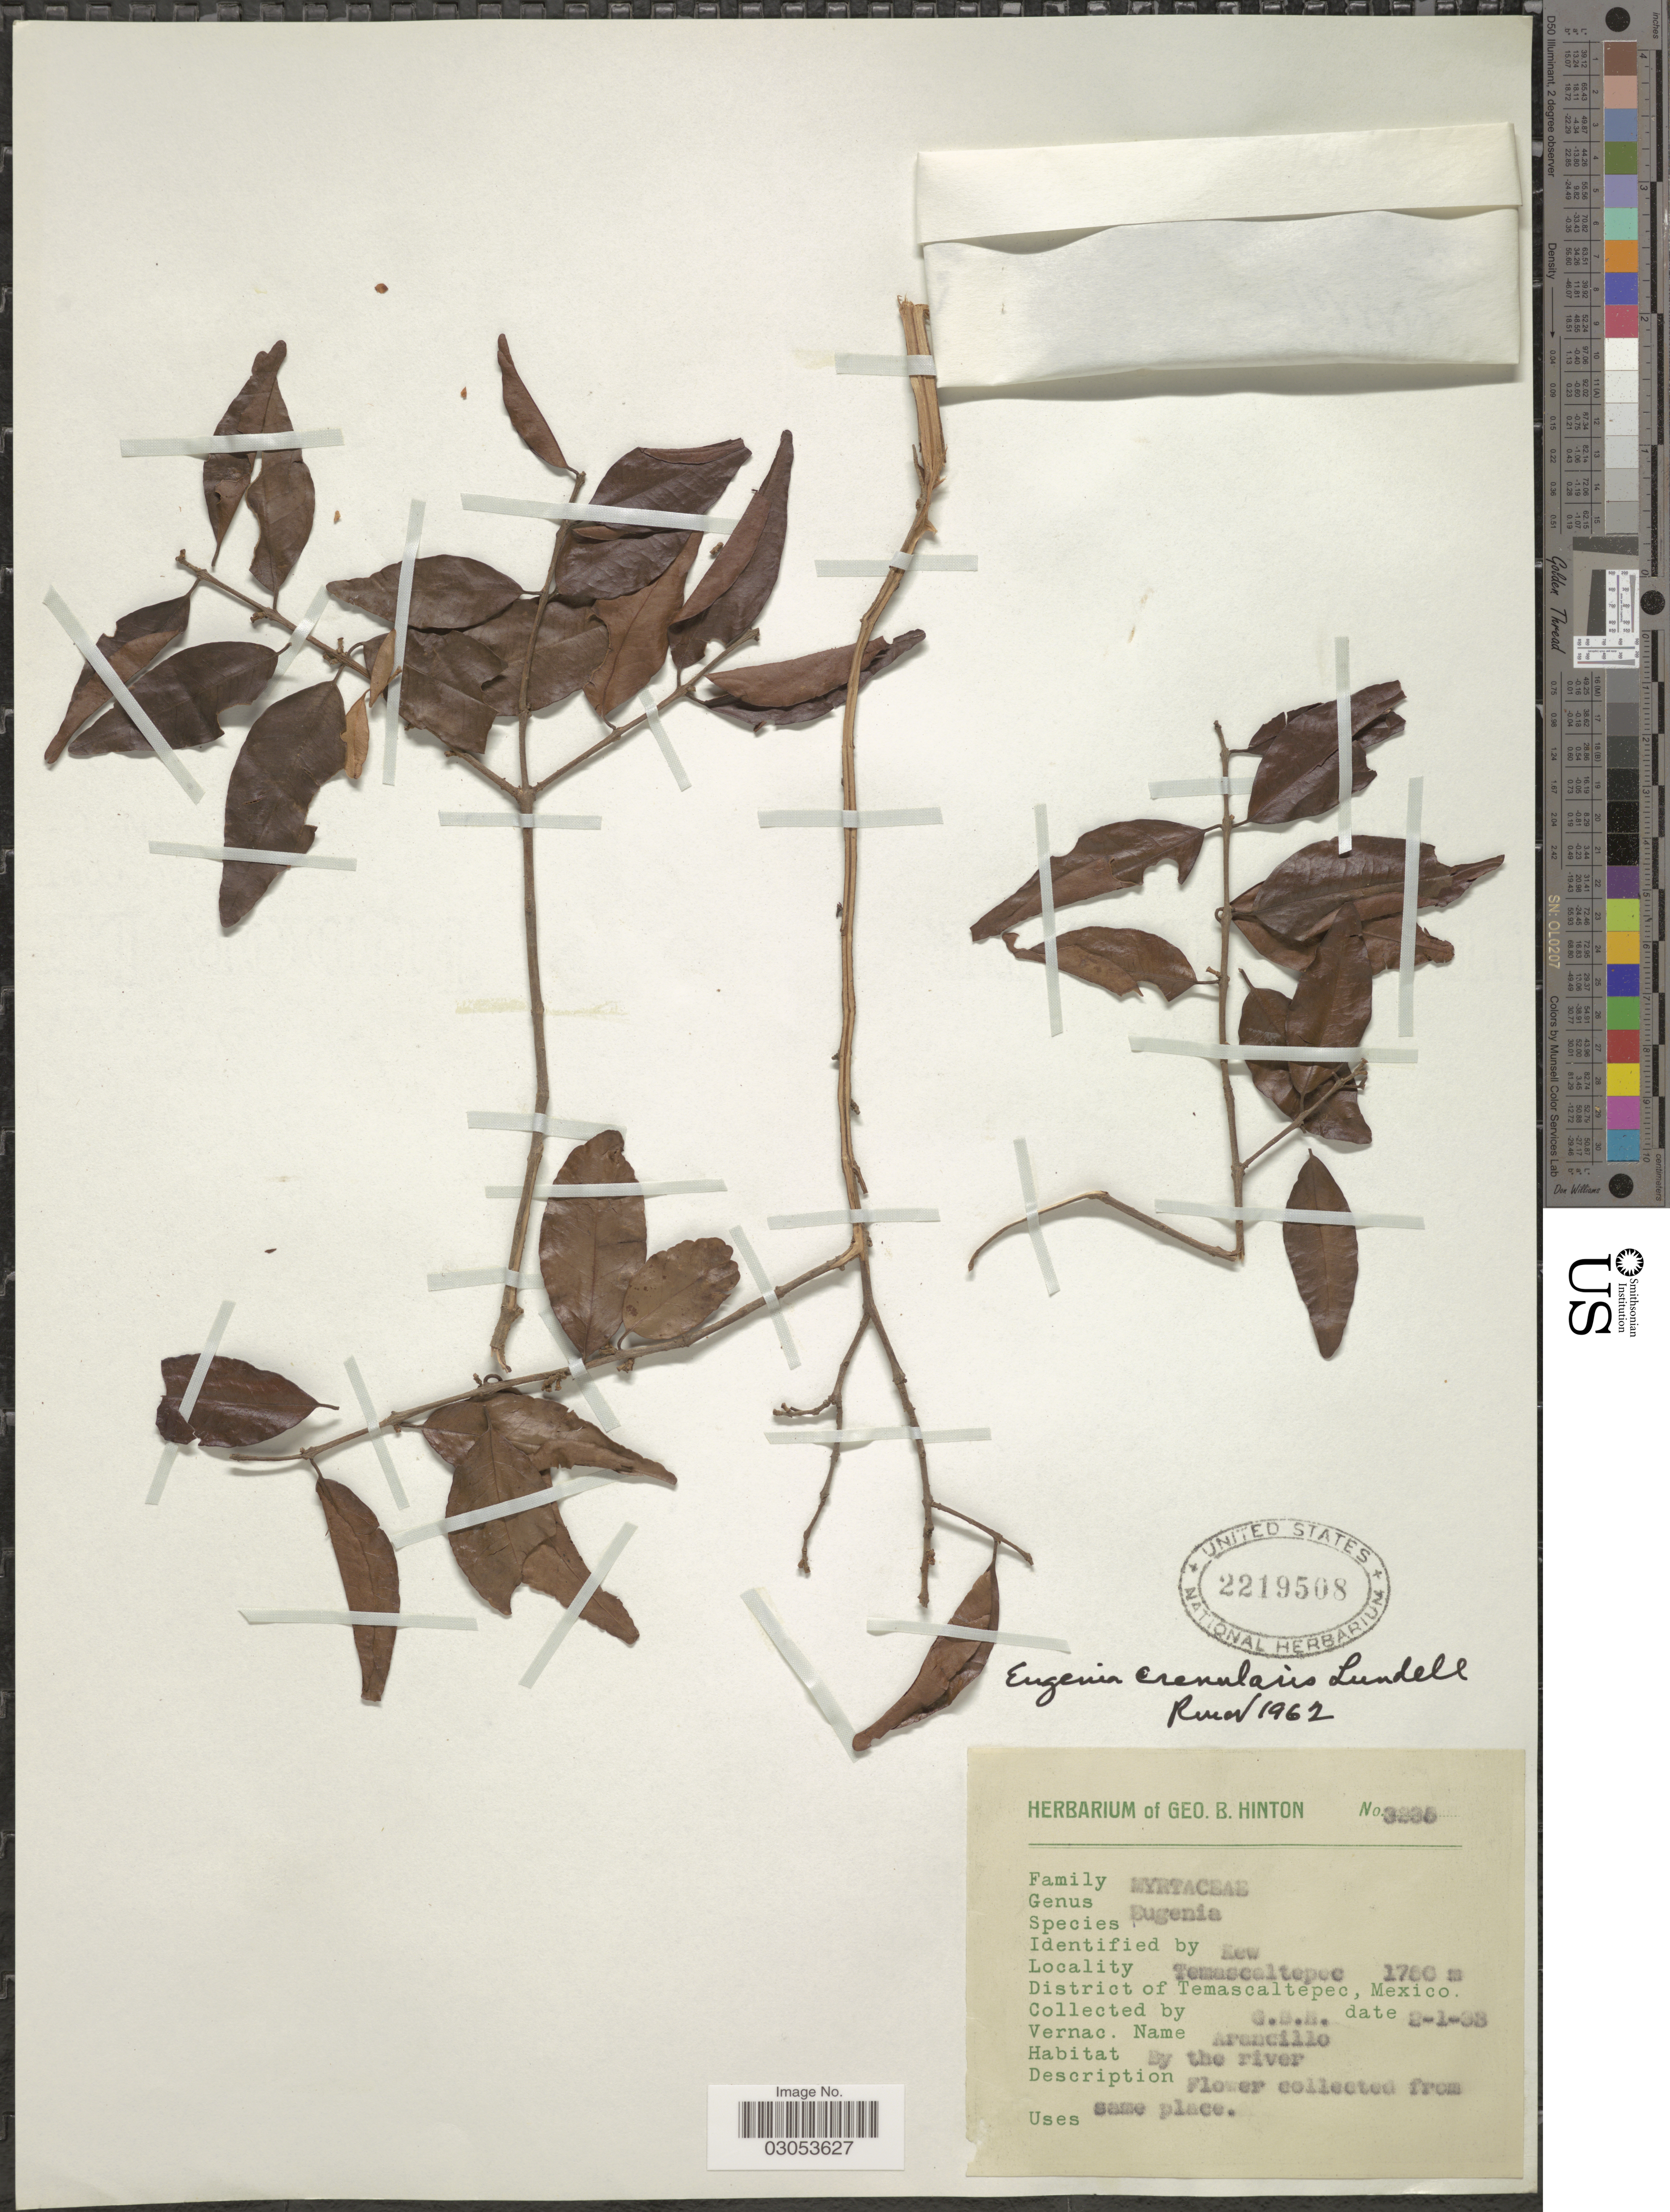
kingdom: Plantae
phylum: Tracheophyta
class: Magnoliopsida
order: Myrtales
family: Myrtaceae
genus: Eugenia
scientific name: Eugenia crenularis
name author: Lundell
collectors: G. B. Hinton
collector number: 3235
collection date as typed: Transcribed d/m/y: 2/1/38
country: Mexico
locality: Temascaltepec. District of Temascaltepec.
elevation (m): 1700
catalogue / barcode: US 2219508